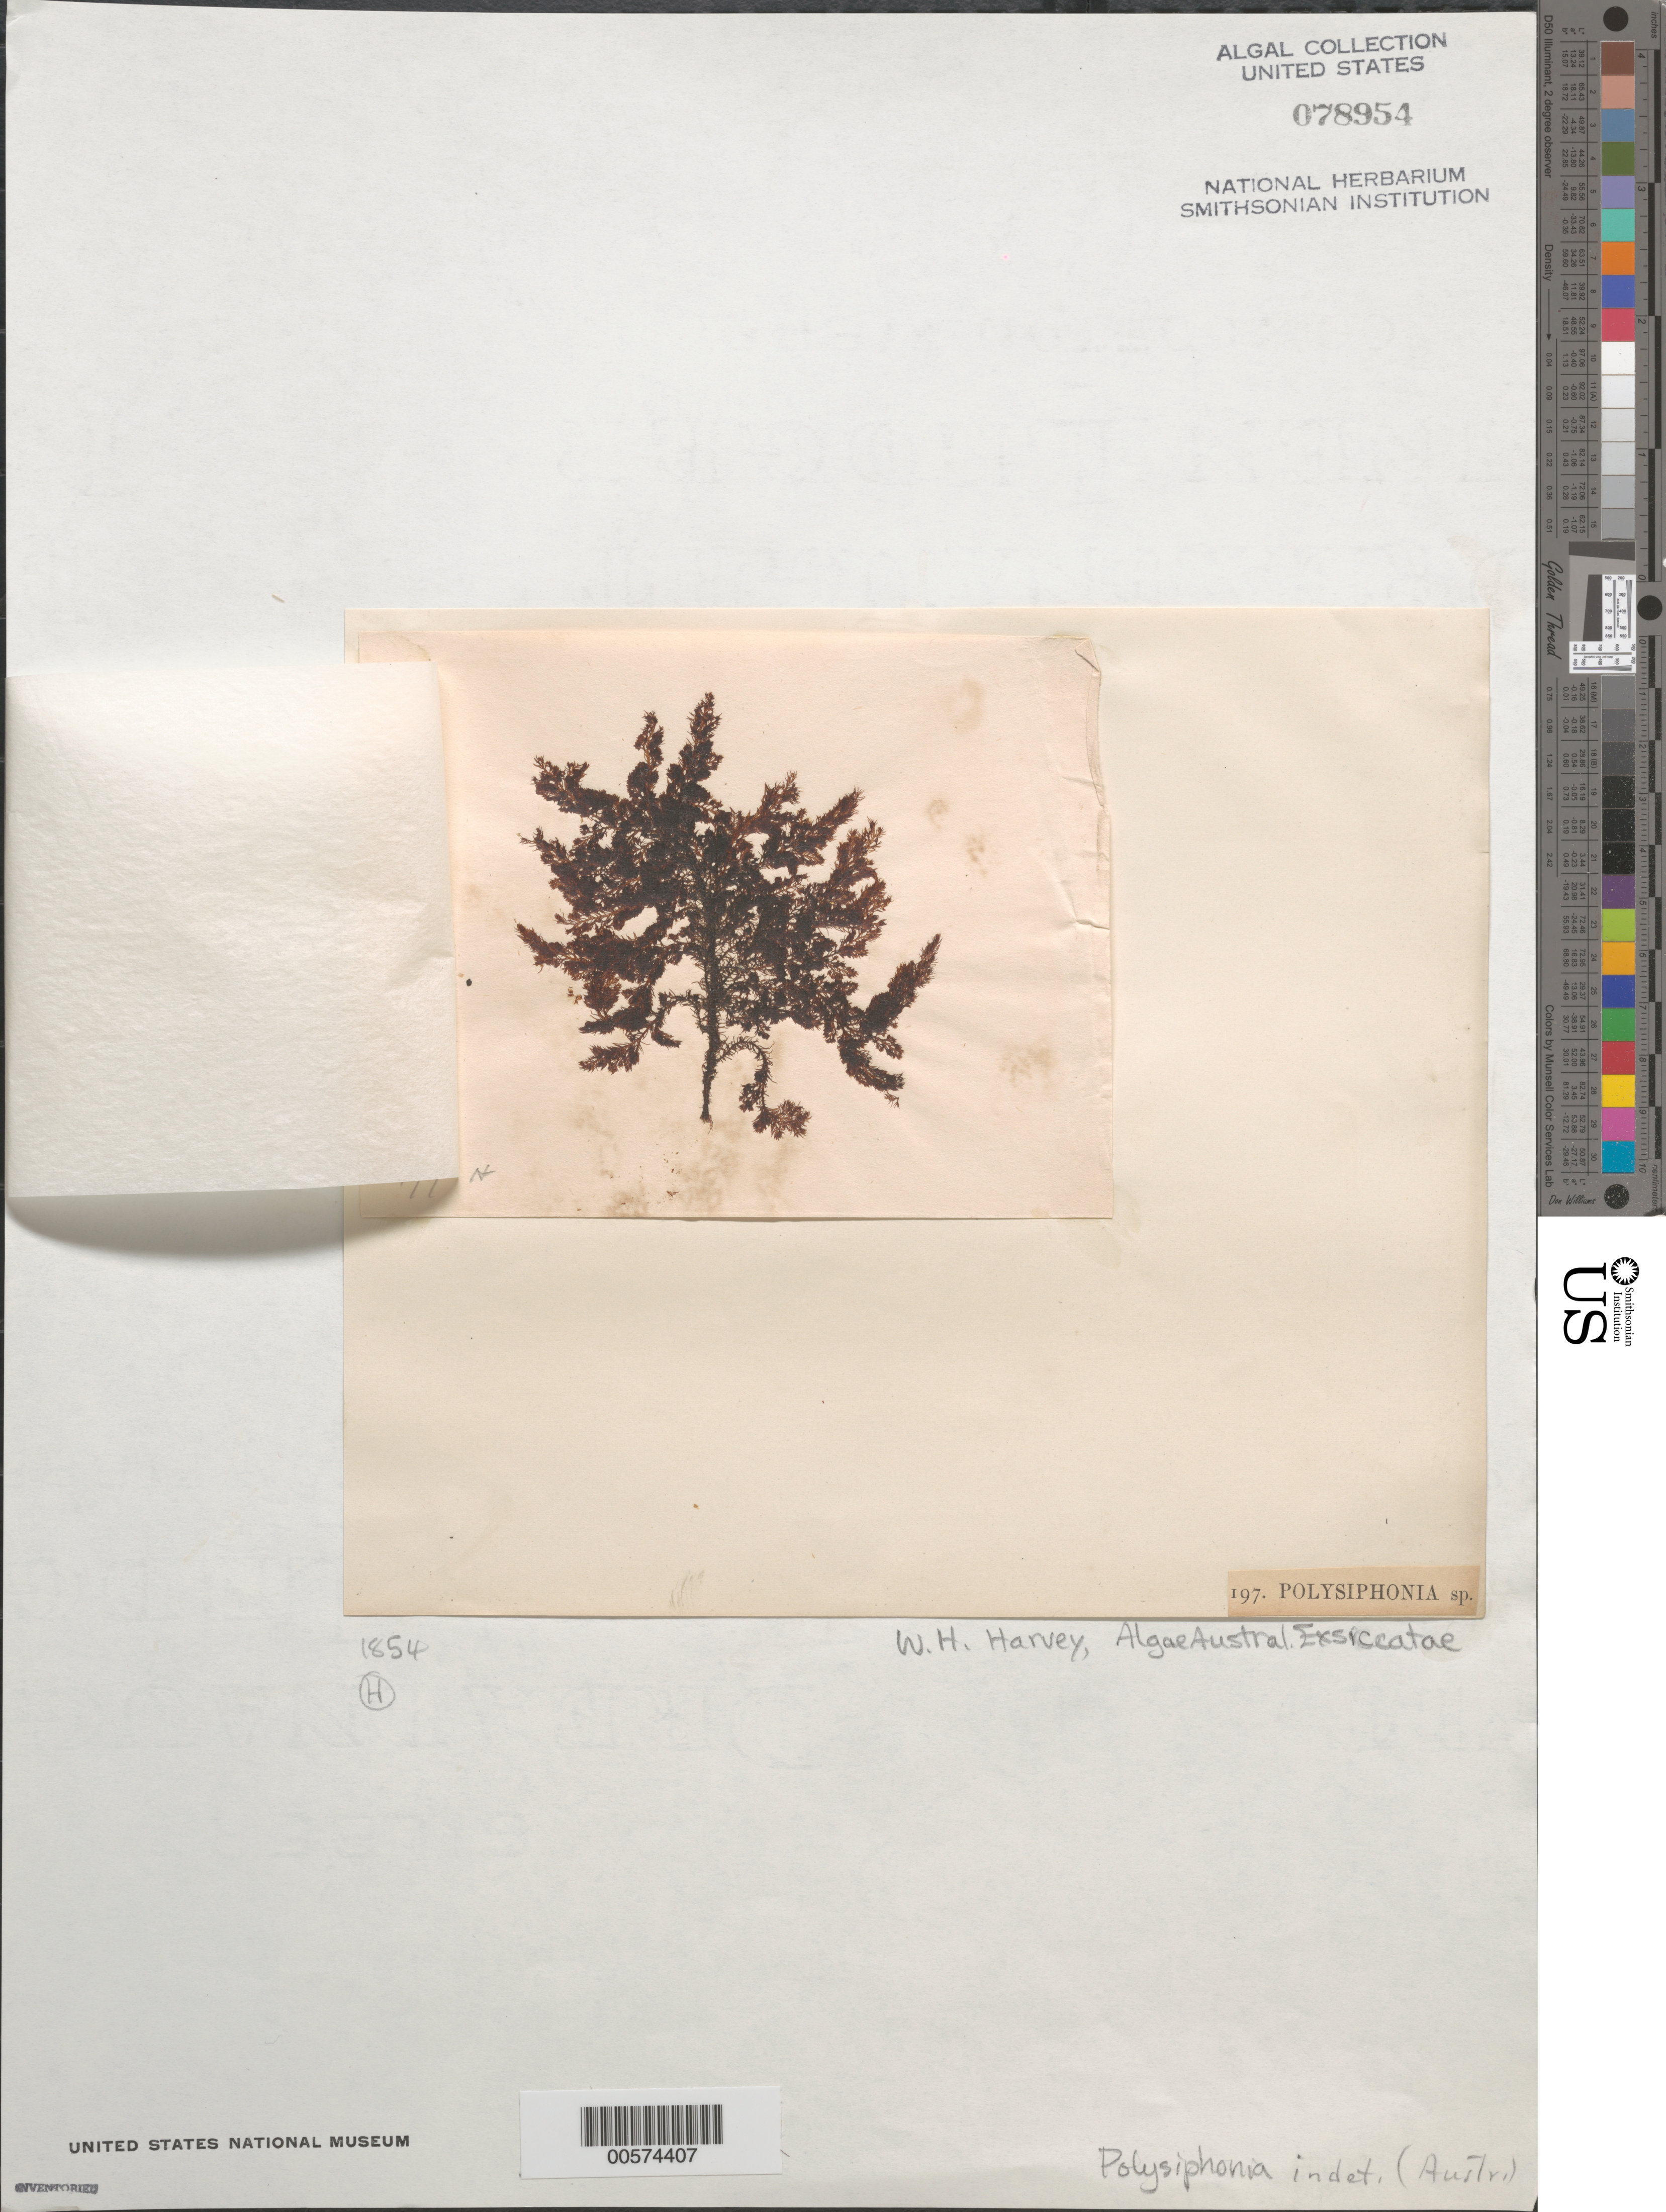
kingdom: Plantae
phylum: Rhodophyta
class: Florideophyceae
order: Ceramiales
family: Rhodomelaceae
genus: Polysiphonia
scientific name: Polysiphonia sp.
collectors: W. Harvey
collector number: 197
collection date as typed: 1854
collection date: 1854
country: Australia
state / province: Western Australia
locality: Princess Royal Harbor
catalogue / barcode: US 78954